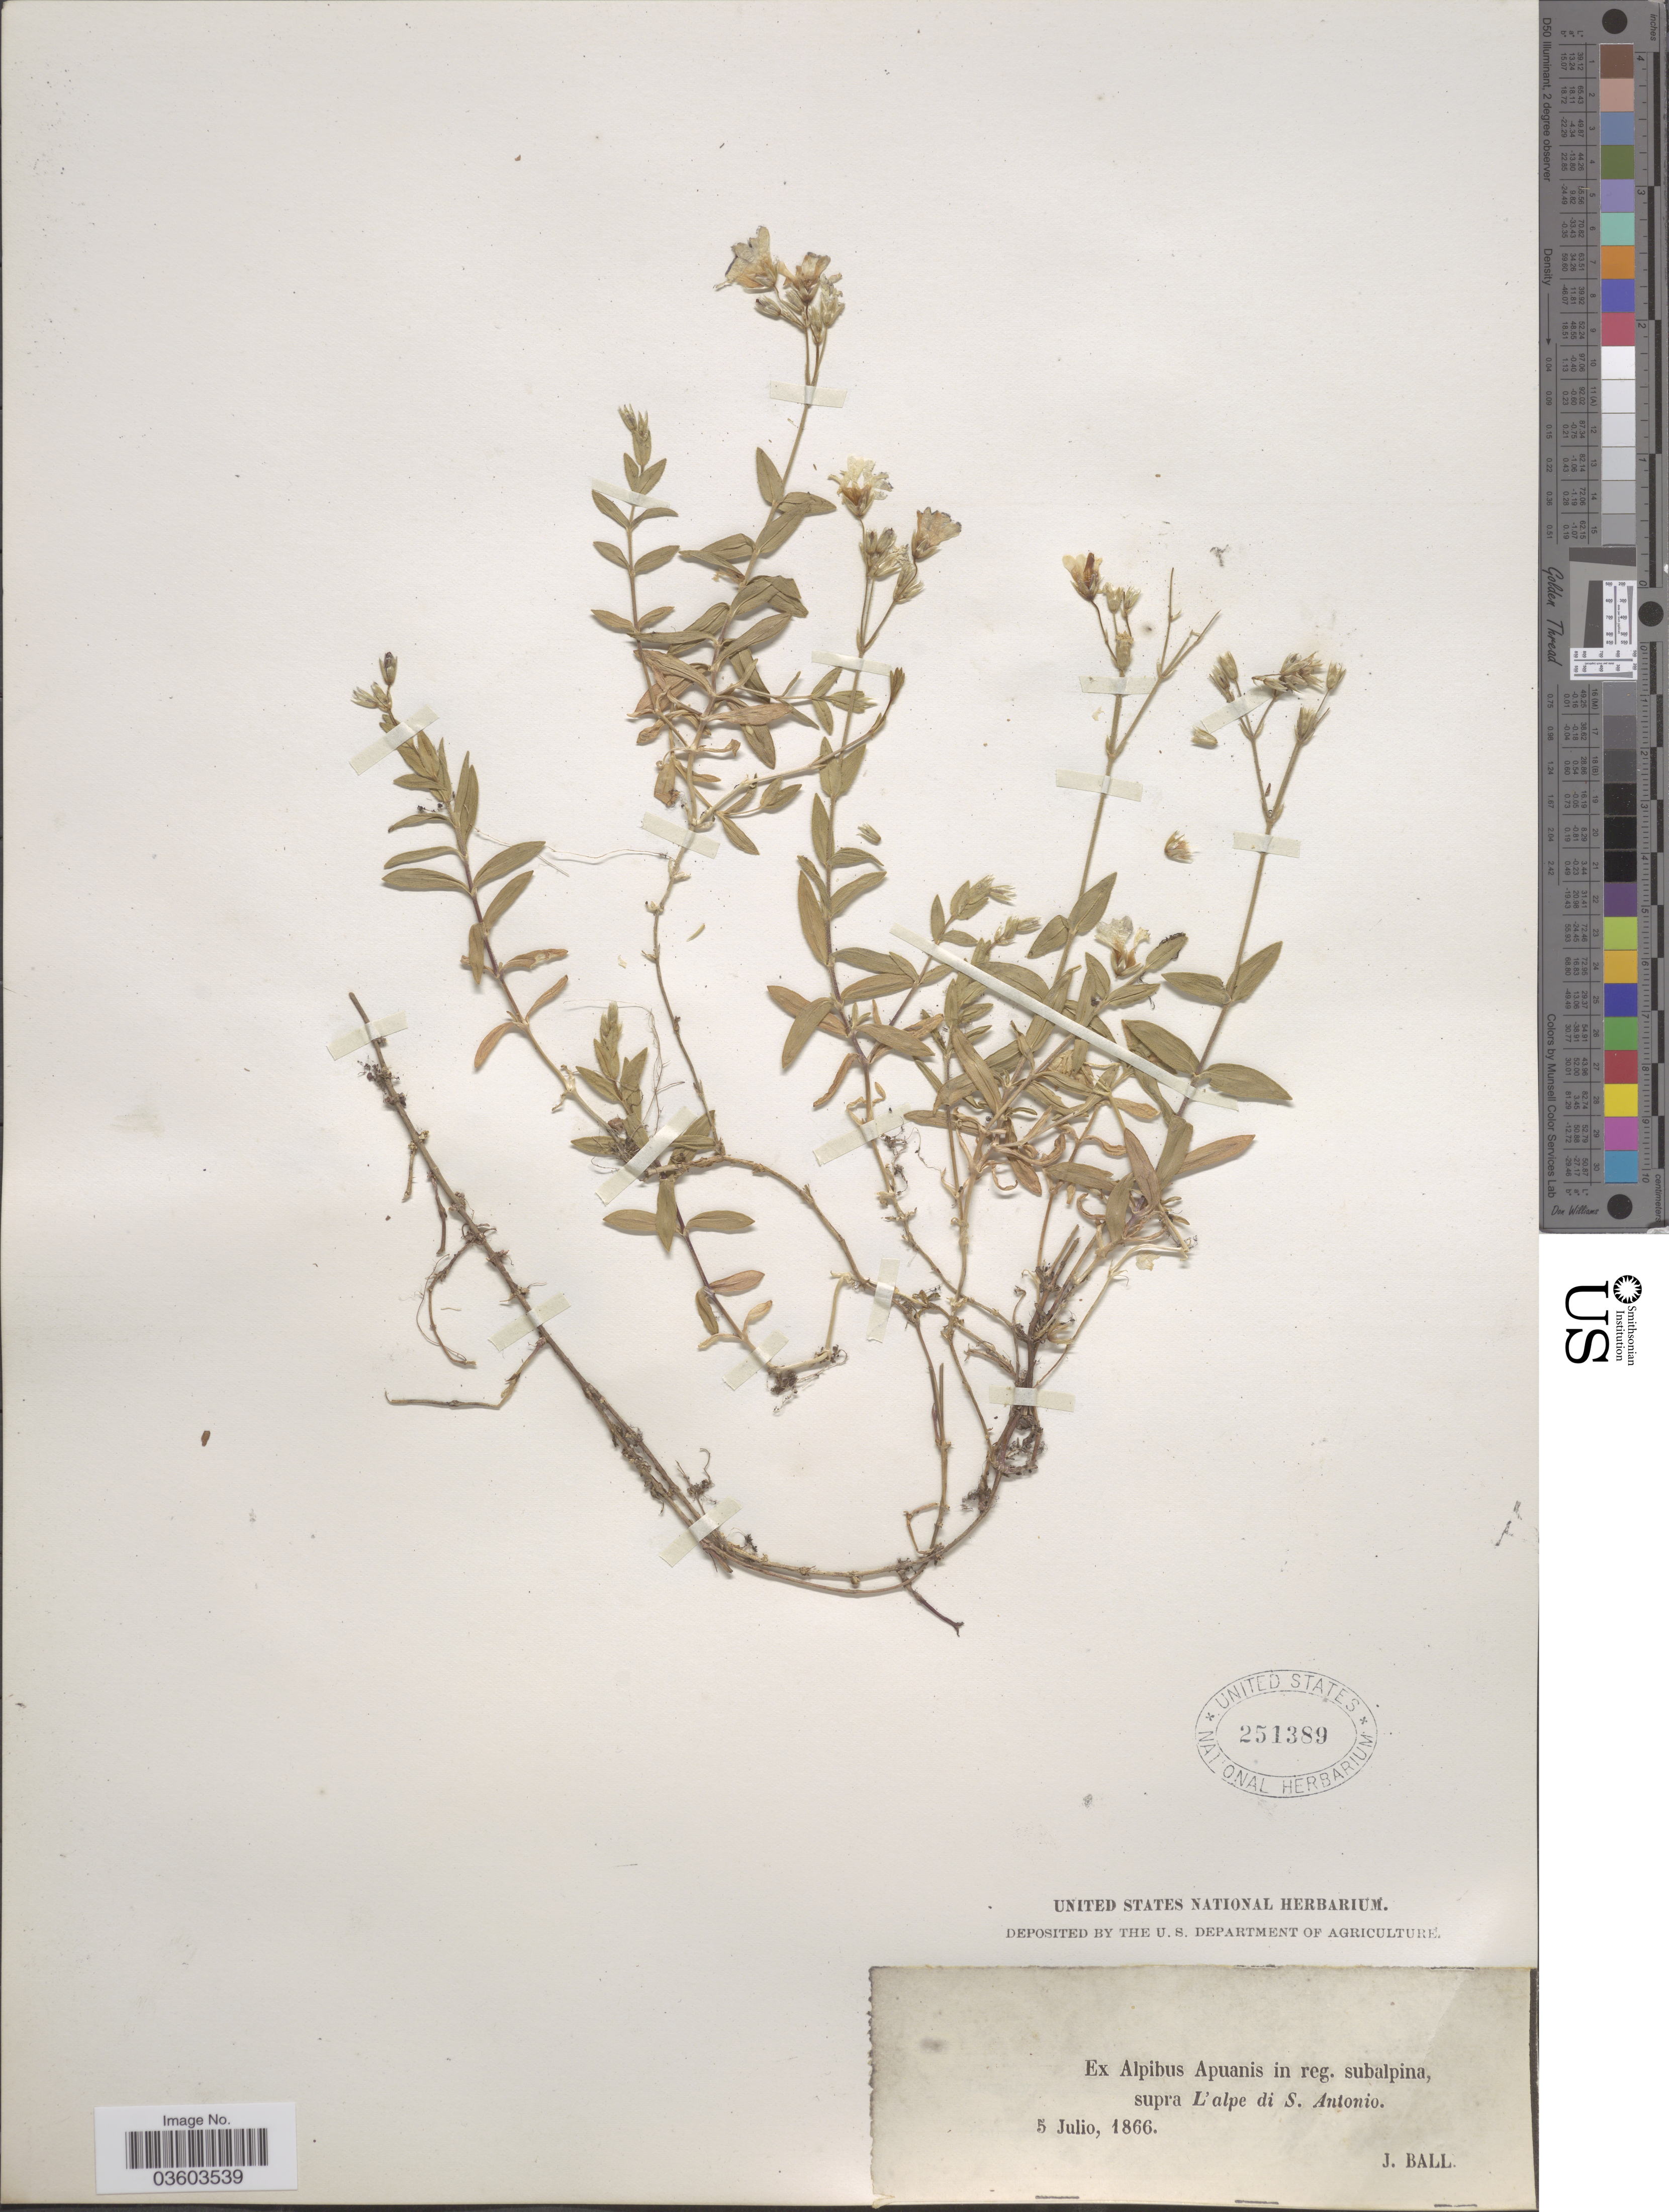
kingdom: Plantae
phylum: Tracheophyta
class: Magnoliopsida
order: Caryophyllales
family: Caryophyllaceae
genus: Cerastium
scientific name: Cerastium sp.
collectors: J. Ball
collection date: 1866-07-05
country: Italy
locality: Ex Alpibus Apuanis in reg. subalpina, supra L'alpe di S. Antonio.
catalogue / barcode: US 251389